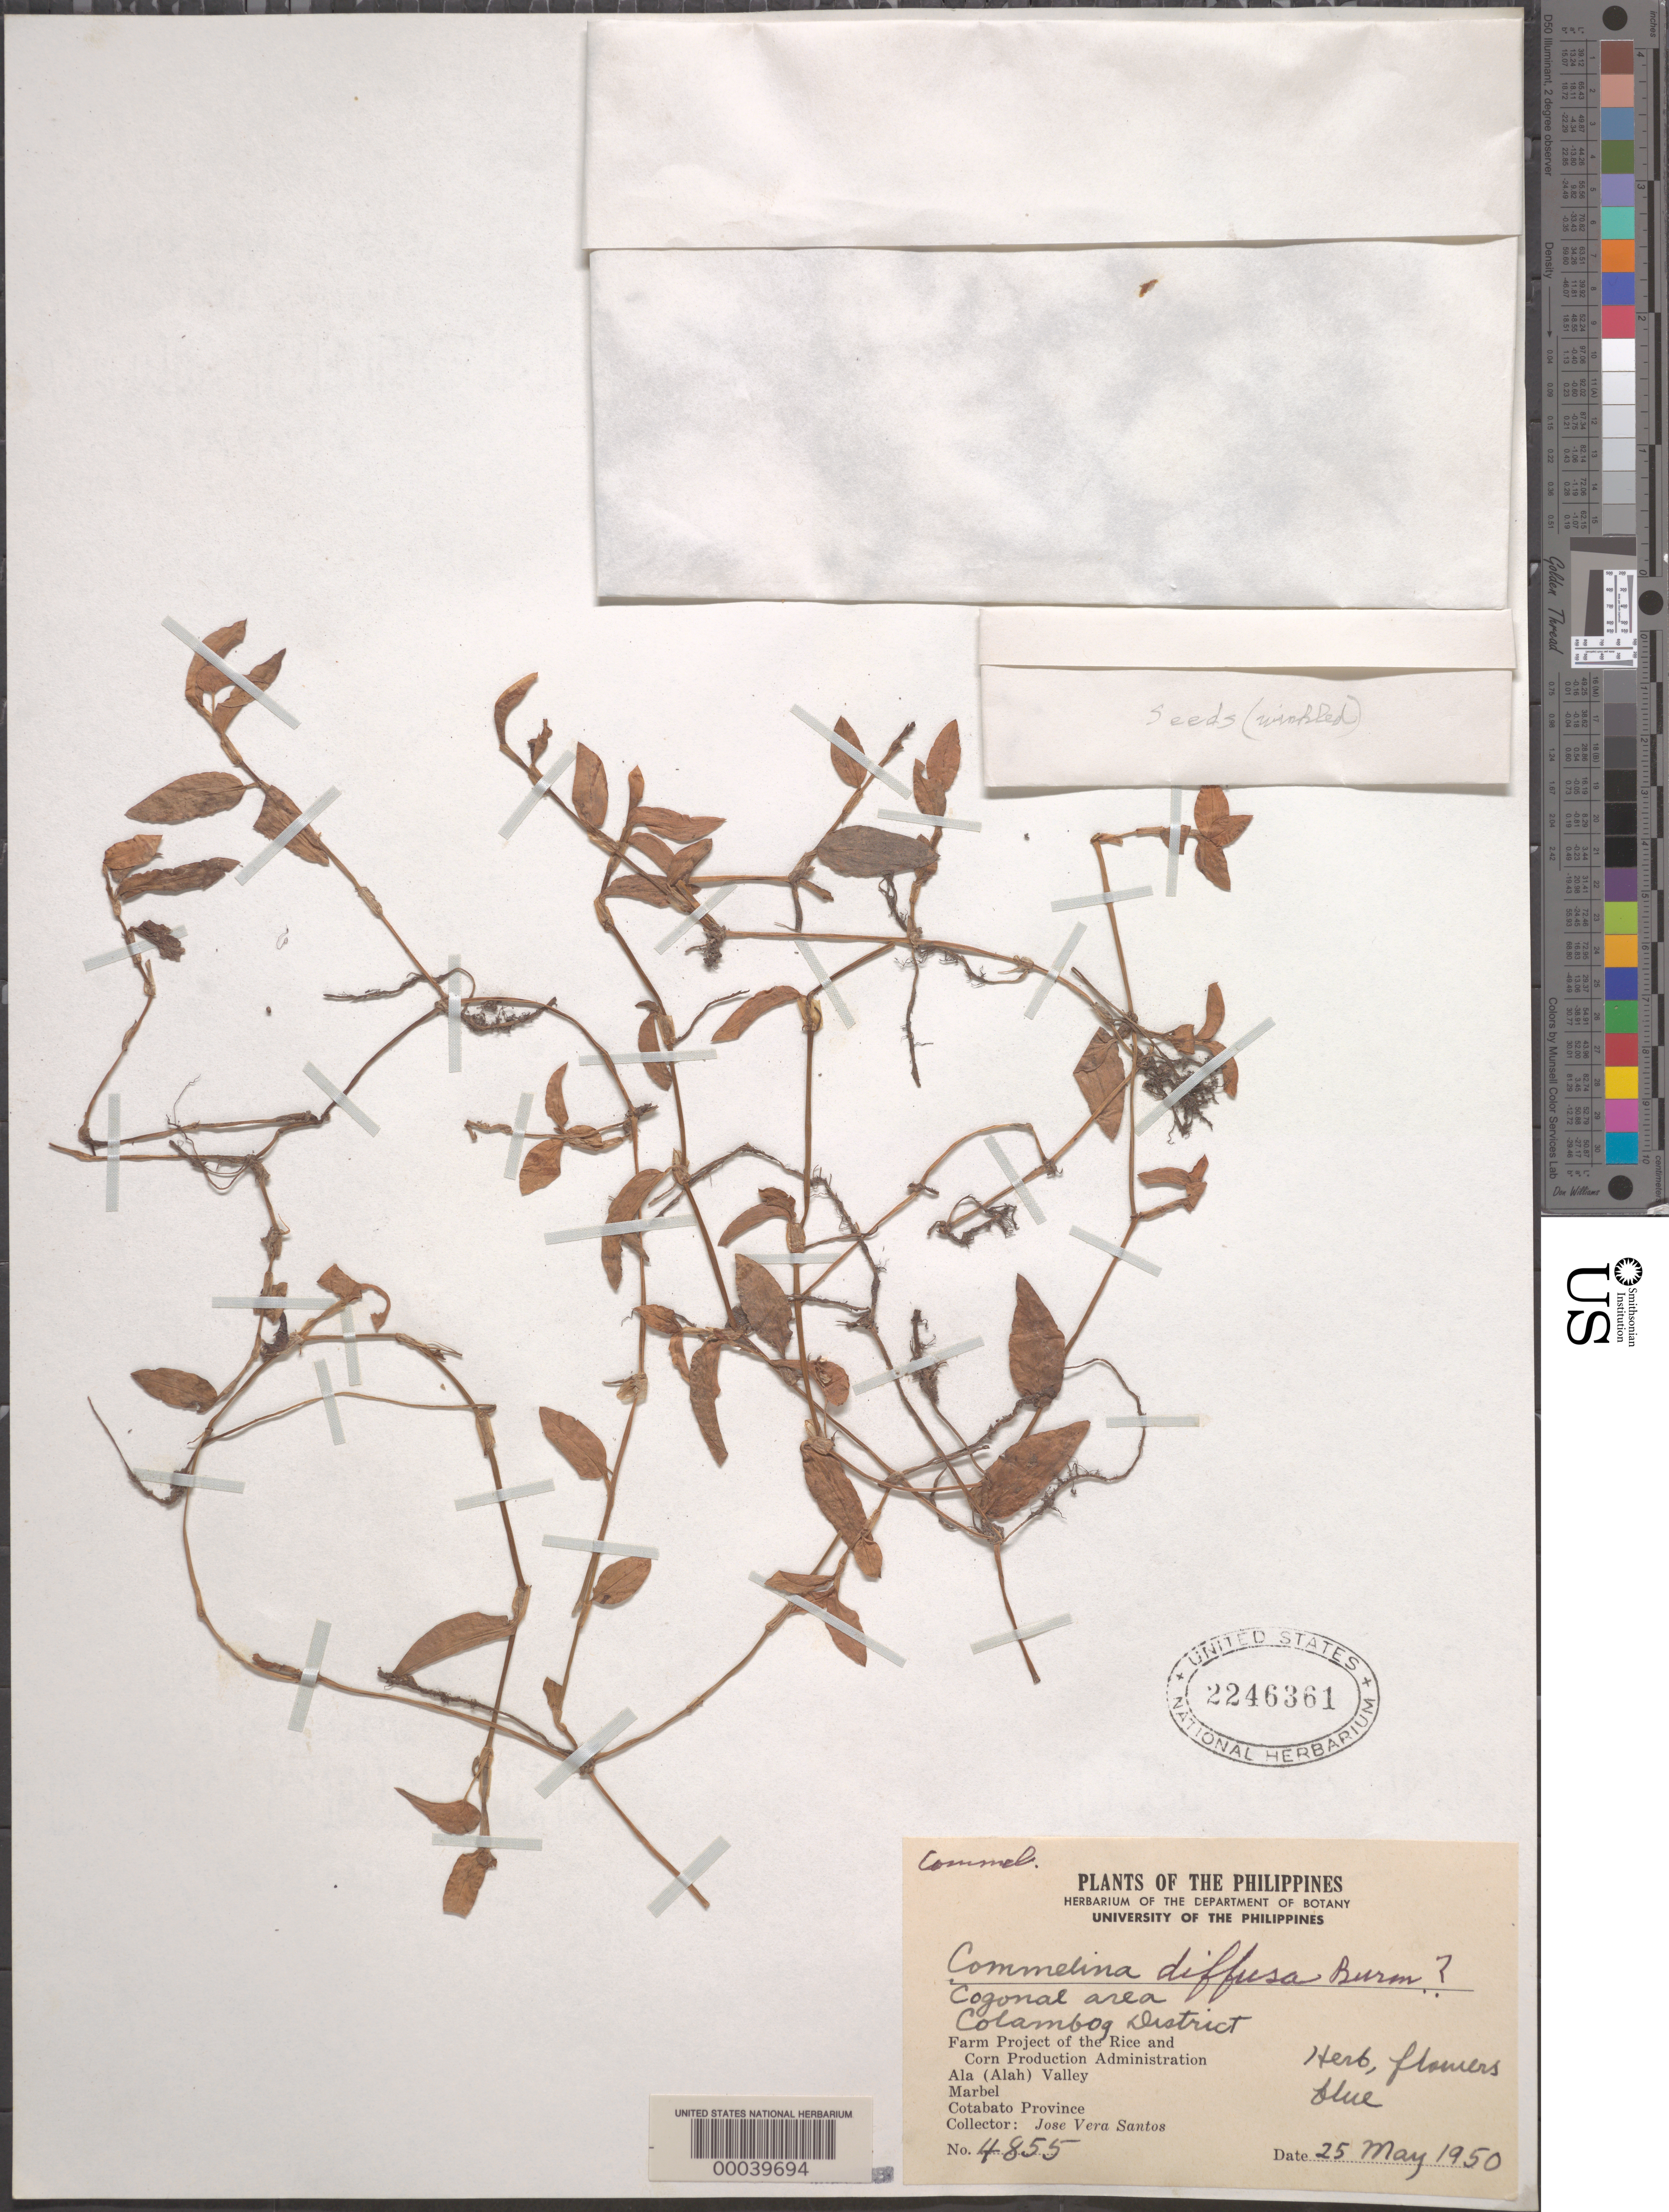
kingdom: Plantae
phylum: Tracheophyta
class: Liliopsida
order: Commelinales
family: Commelinaceae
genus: Commelina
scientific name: Commelina diffusa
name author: Burm. f.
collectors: J. V. Santos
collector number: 4855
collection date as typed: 25 May 1950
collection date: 1950-05-25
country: Philippines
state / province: Soccsksargen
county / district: North Cotabato / South Cotabato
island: Mindanao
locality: Colambog dist. (?), cogonal area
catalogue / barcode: US 2246361